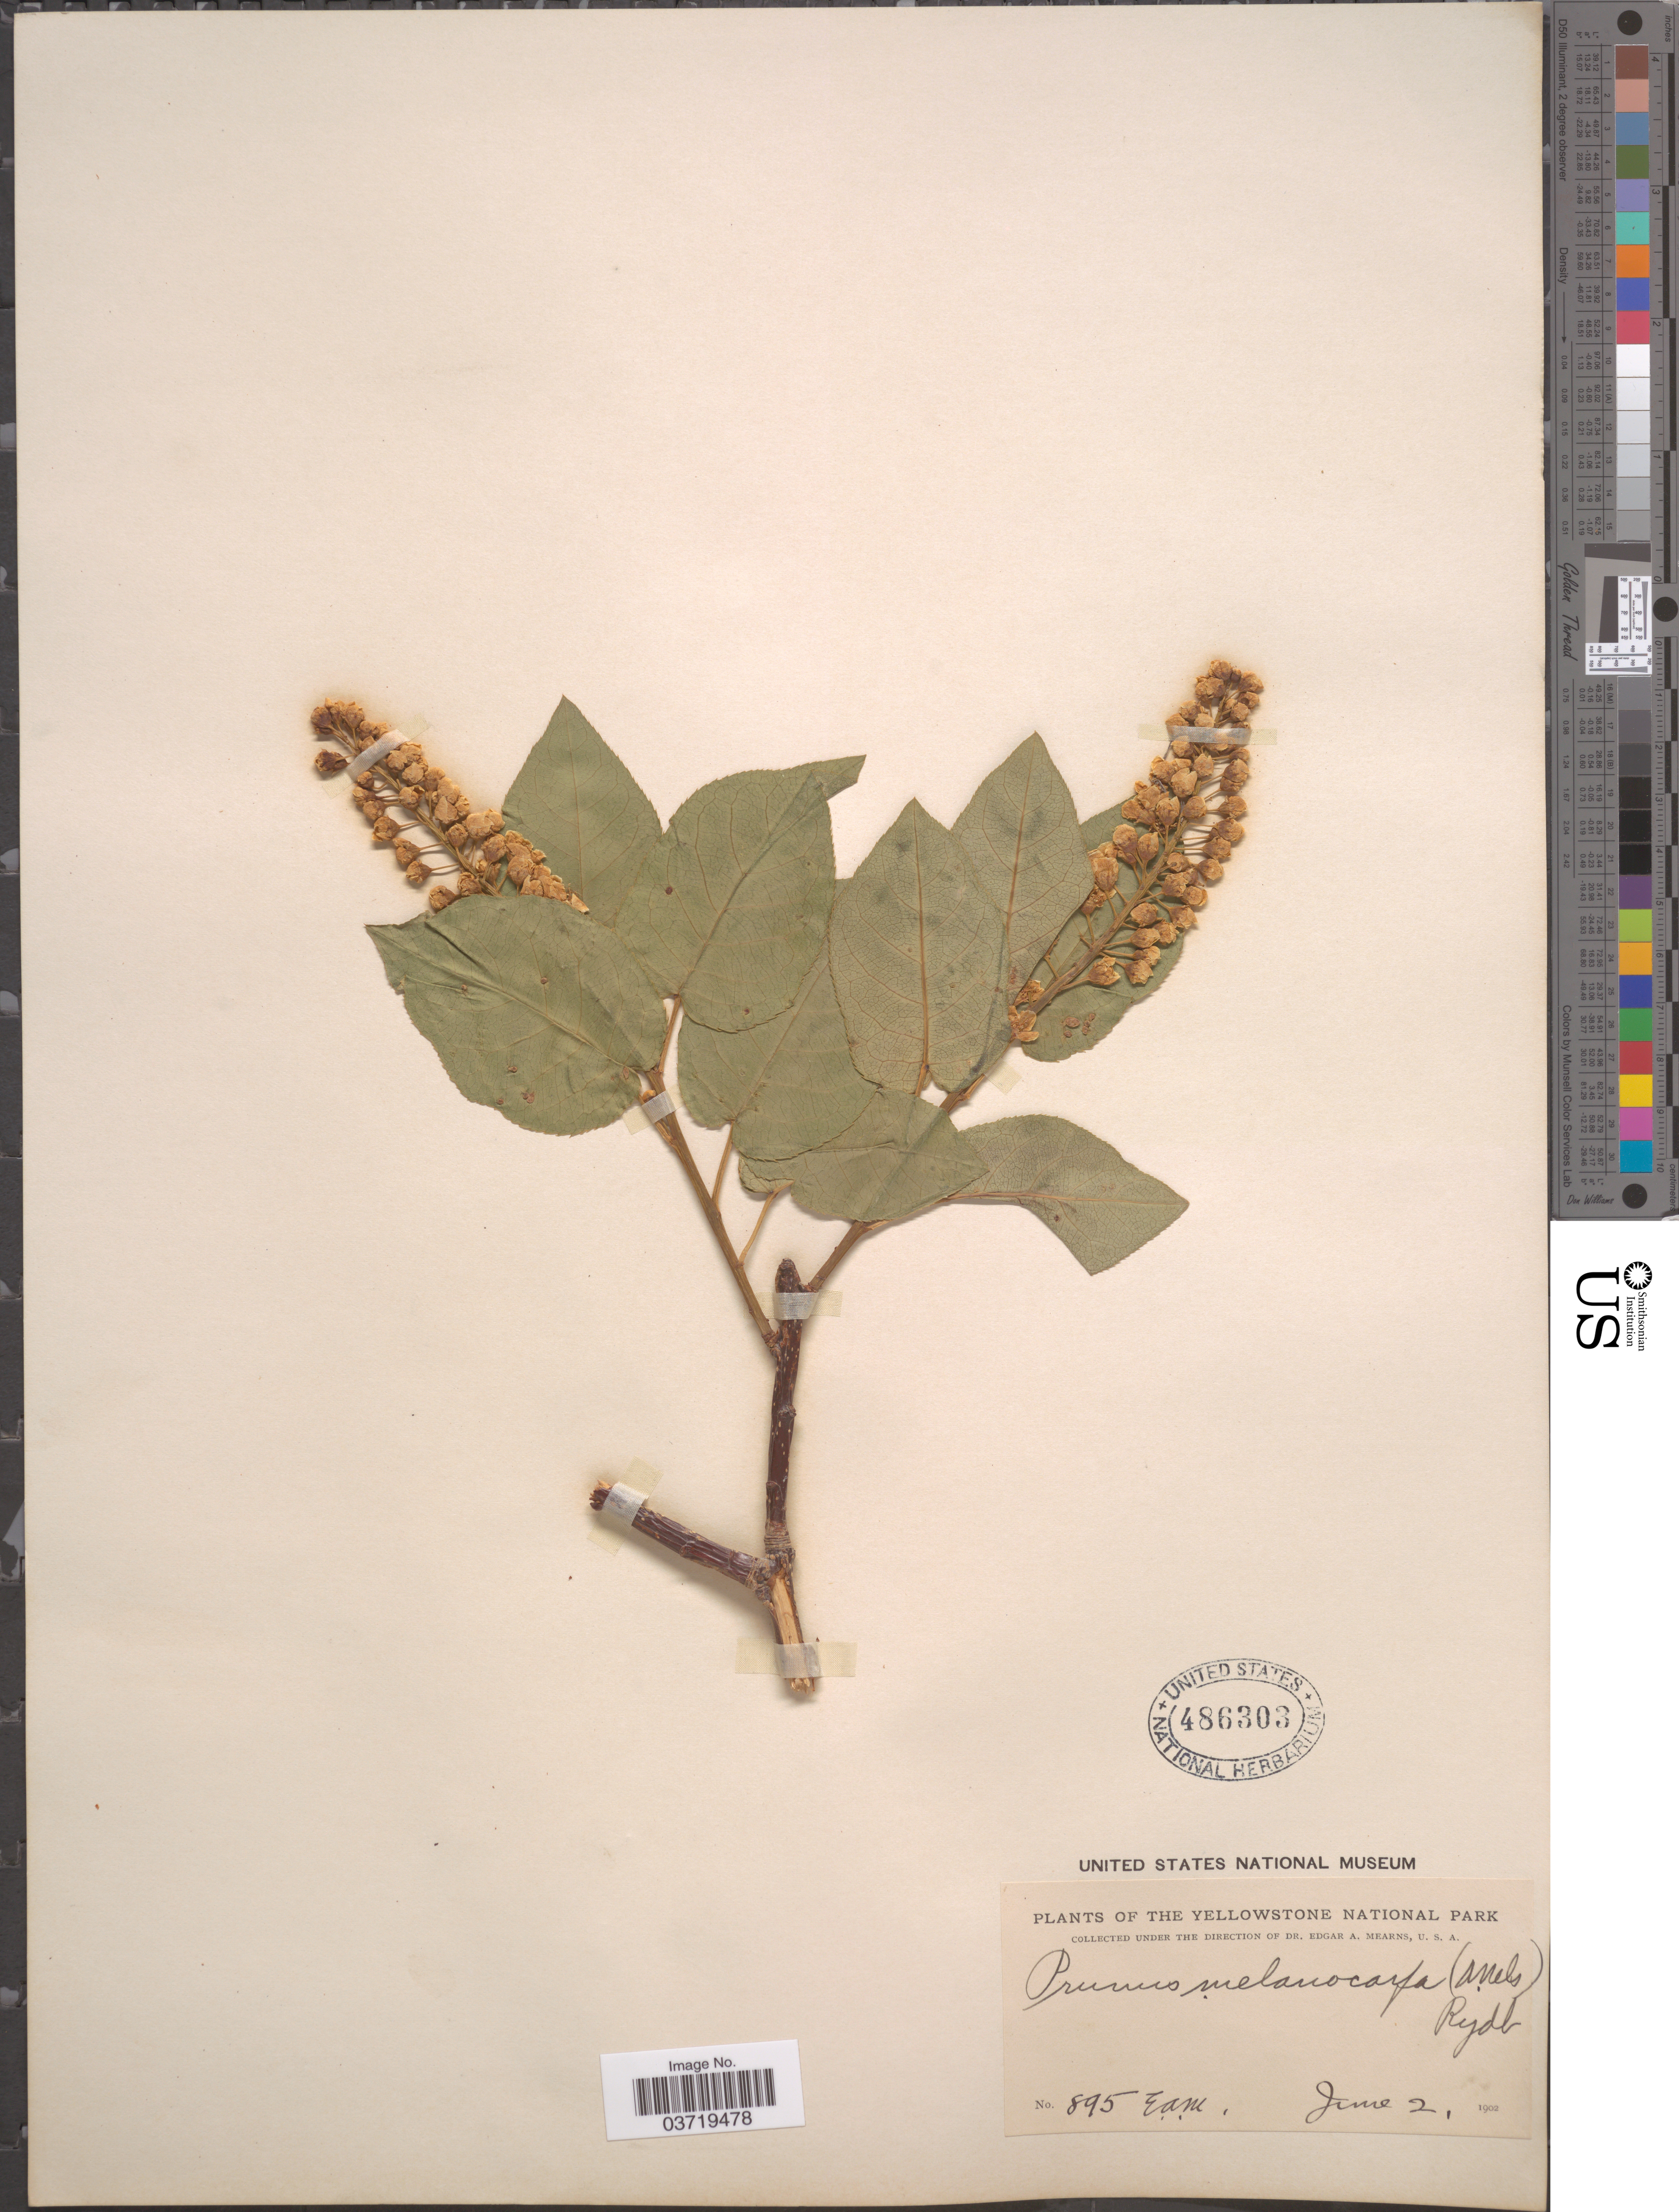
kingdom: Plantae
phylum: Tracheophyta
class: Magnoliopsida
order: Rosales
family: Rosaceae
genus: Prunus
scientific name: Prunus virginiana var. demissa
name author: (Nutt.) Torr.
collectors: E. A. Mearns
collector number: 895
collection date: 1902-06-02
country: United States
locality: The Yellowstone National Park.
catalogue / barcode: US 486303